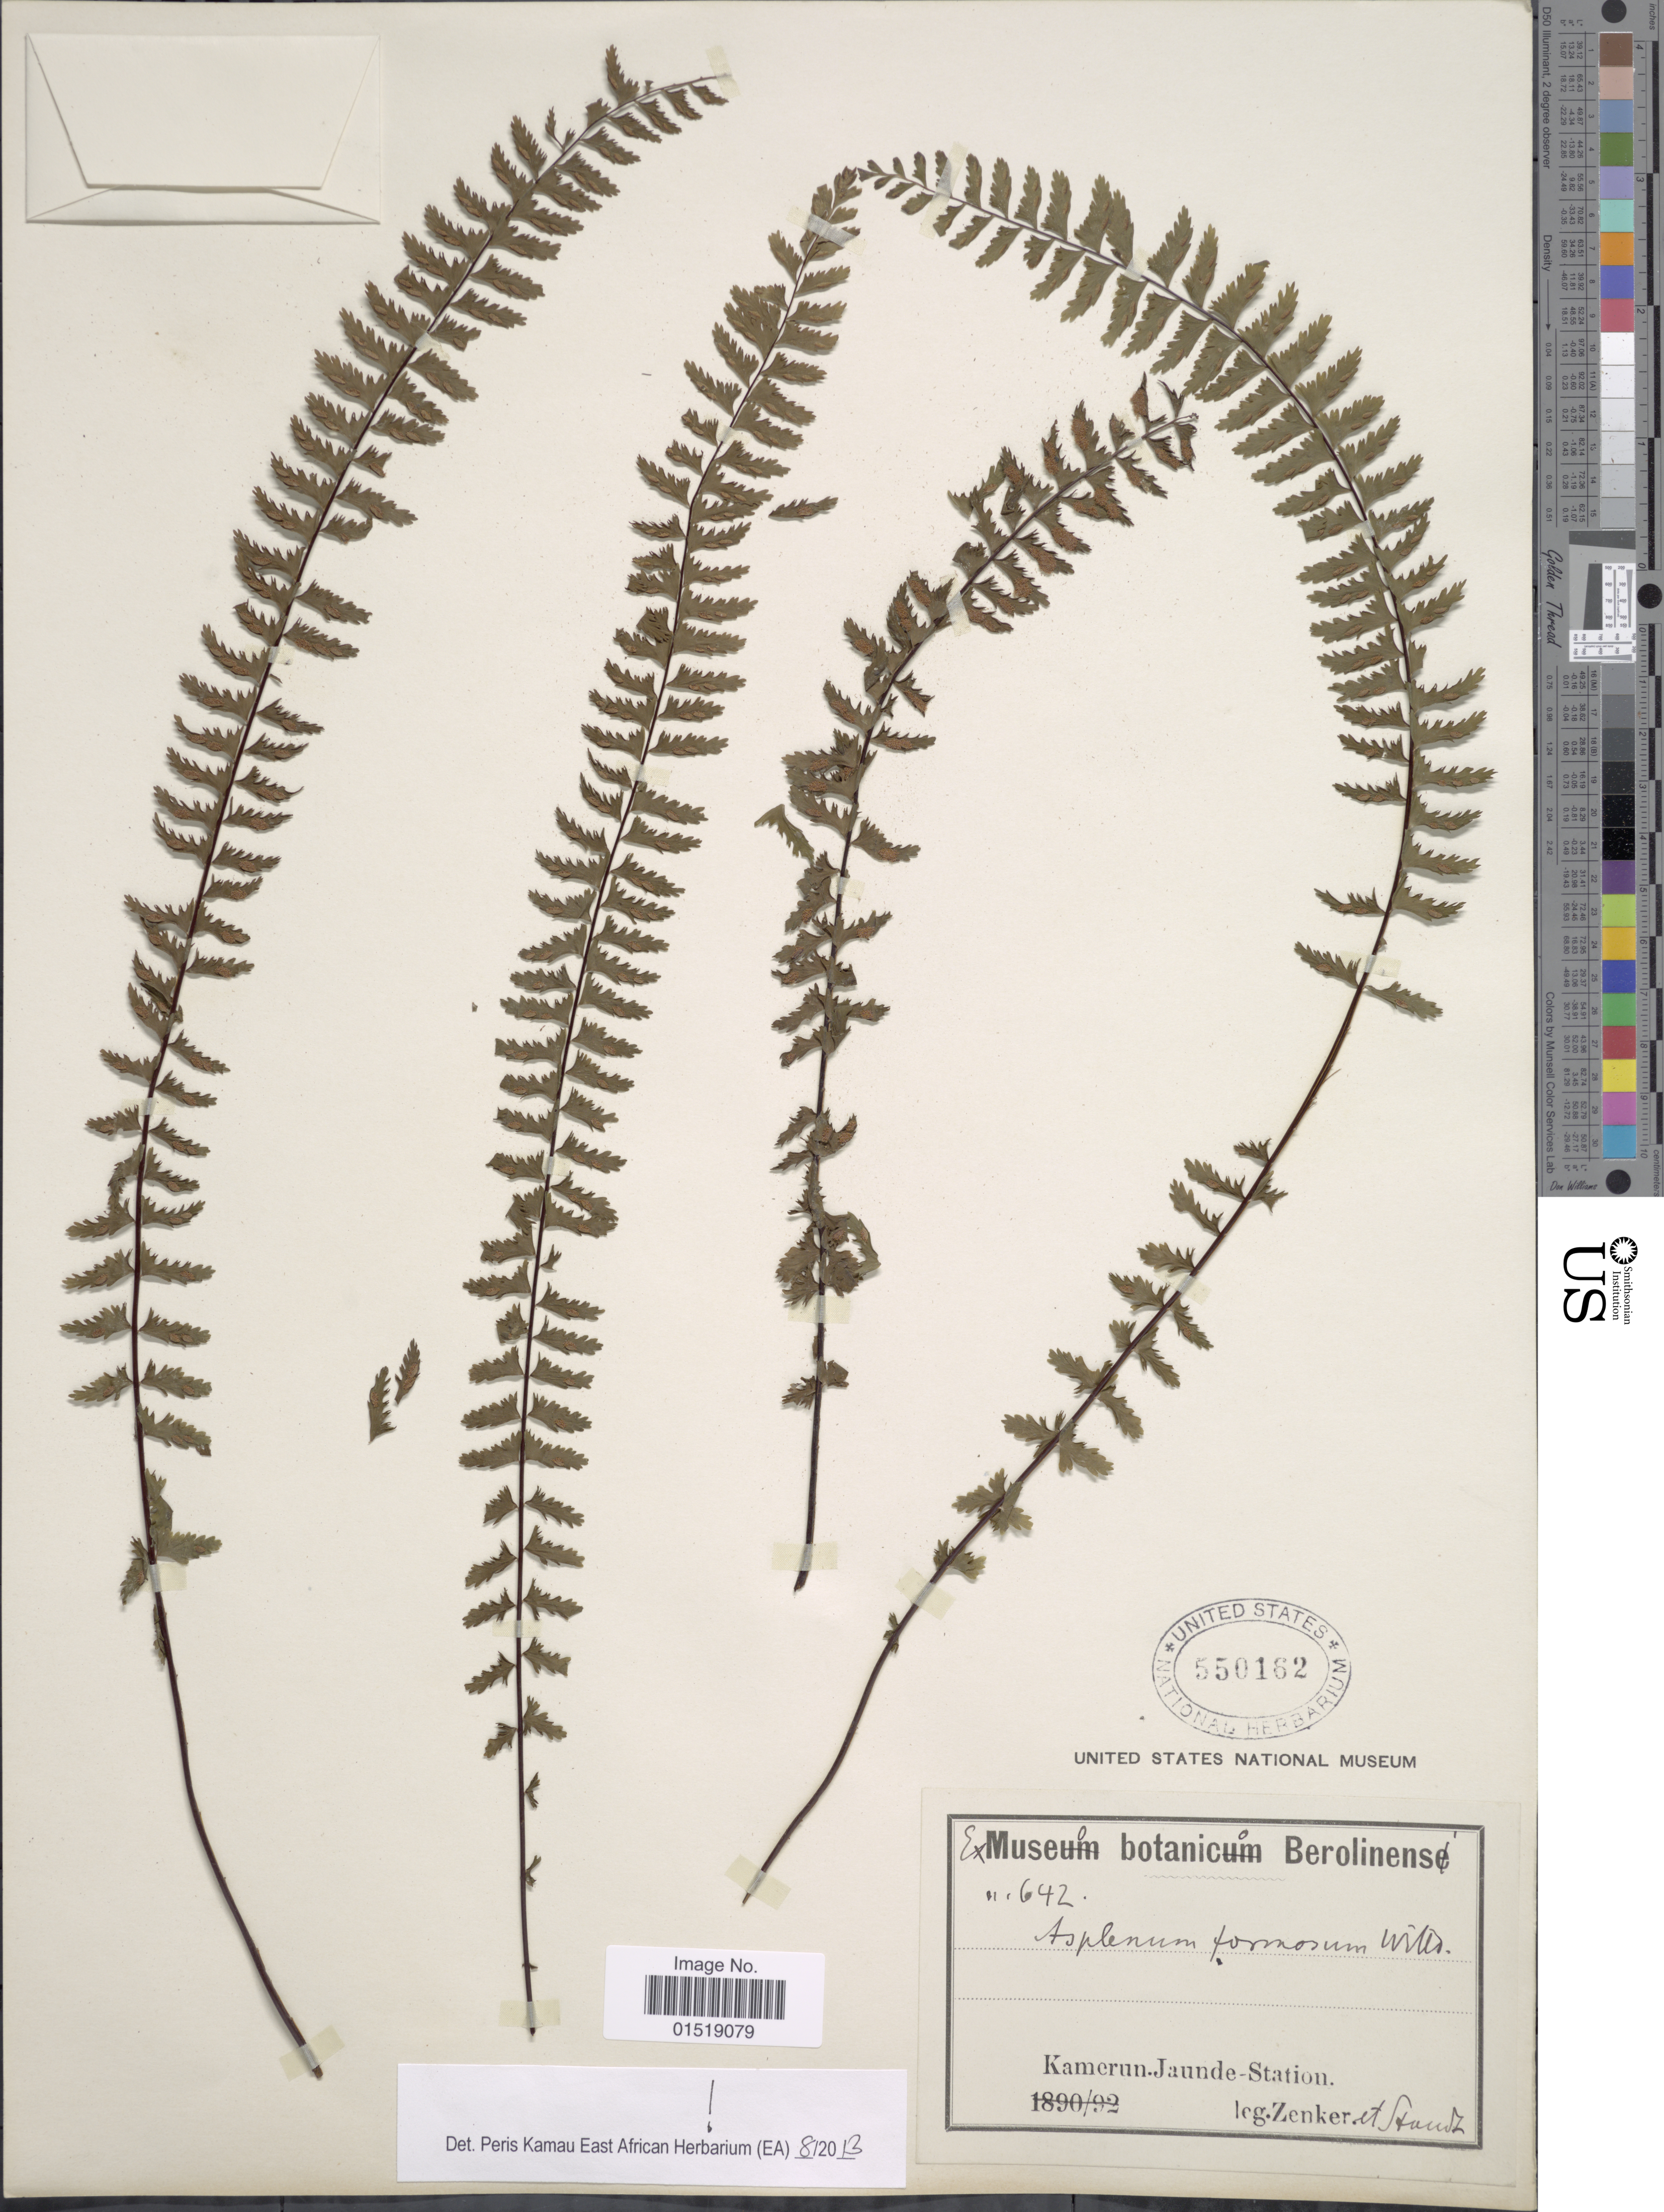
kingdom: Plantae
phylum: Tracheophyta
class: Polypodiopsida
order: Polypodiales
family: Aspleniaceae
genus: Asplenium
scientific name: Asplenium formosum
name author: Willd.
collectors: Zenker, -- & -. Staudt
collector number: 642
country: Cameroon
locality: Kamerun, Jaunde-Station.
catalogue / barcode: US 550162